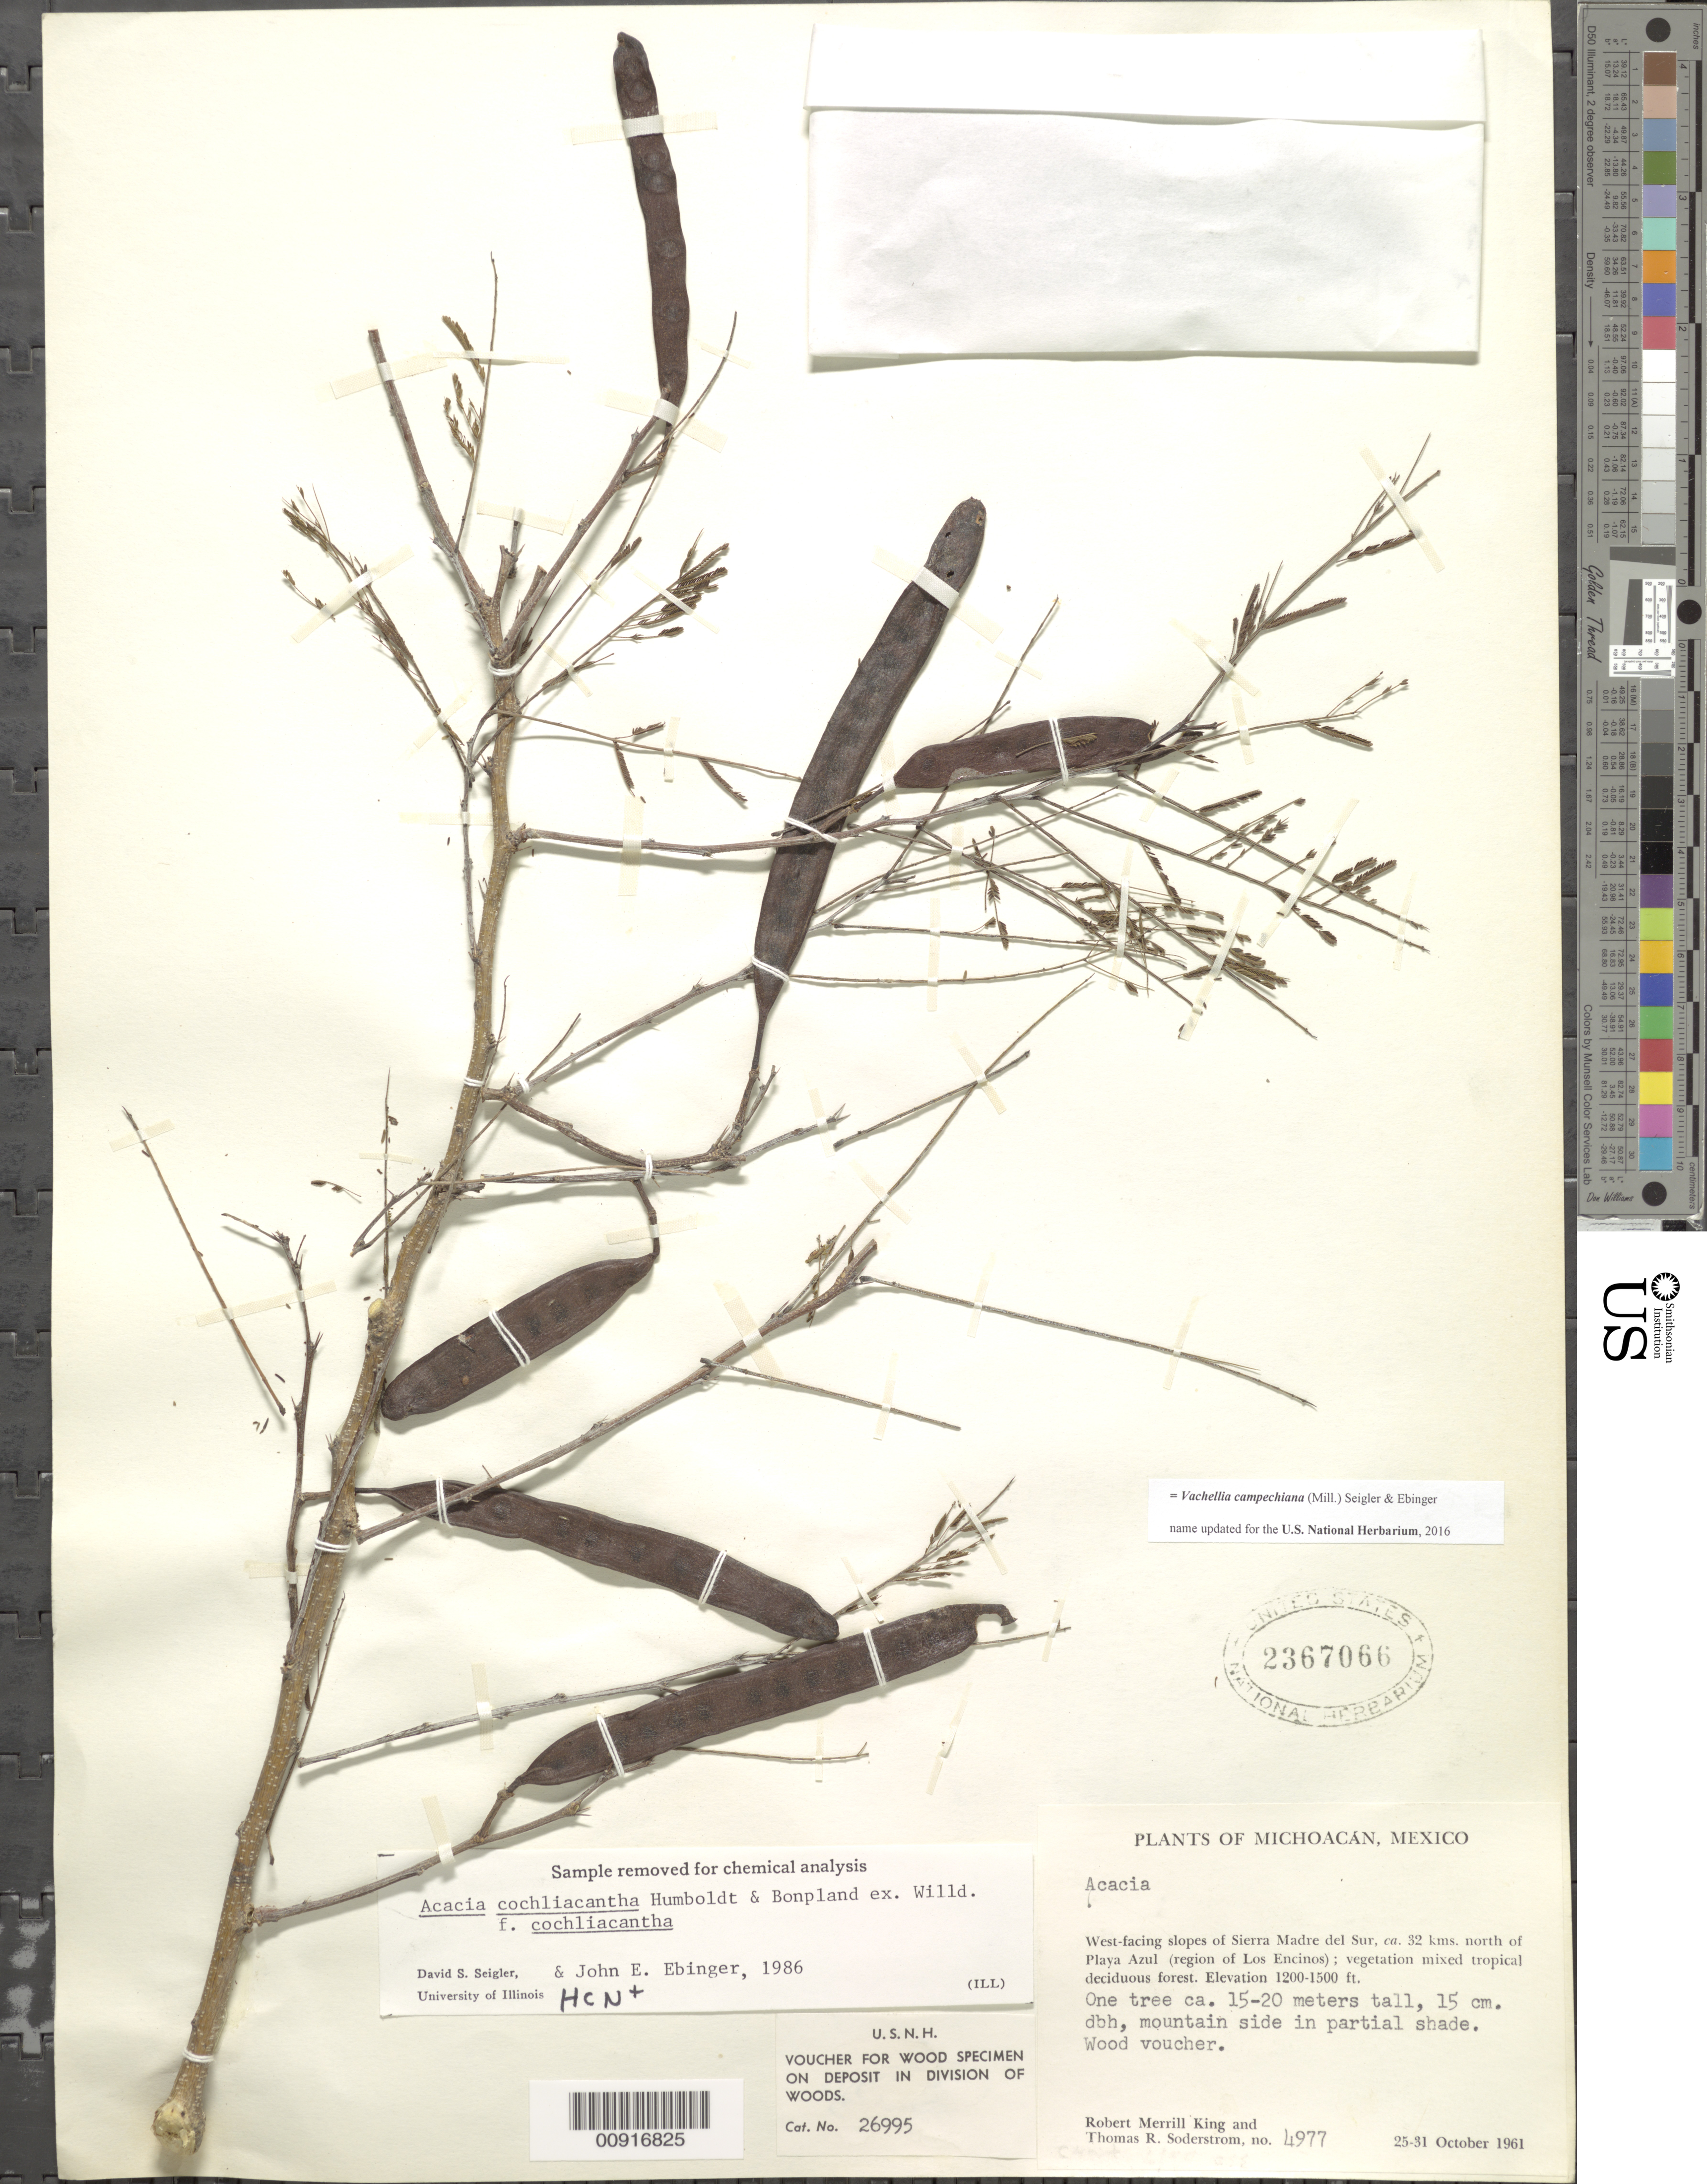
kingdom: Plantae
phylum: Tracheophyta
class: Magnoliopsida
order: Fabales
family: Fabaceae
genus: Vachellia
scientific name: Vachellia campechiana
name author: (Mill.) Seigler & Ebinger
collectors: R. M. King & T. R. Soderstrom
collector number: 4977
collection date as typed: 25 Oct 1961 to 31 Oct 1961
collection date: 1961-10-25/1961-10-31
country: Mexico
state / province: Michoacán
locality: West-facing slopes of Sierra Madre del Sur, ca. 32 kms. north of Playa Azul (region of Los Encinos).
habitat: Mountain side in partial shade. Vegetation mixed tropical deciduous forest.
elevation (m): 366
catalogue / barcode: US 2367066